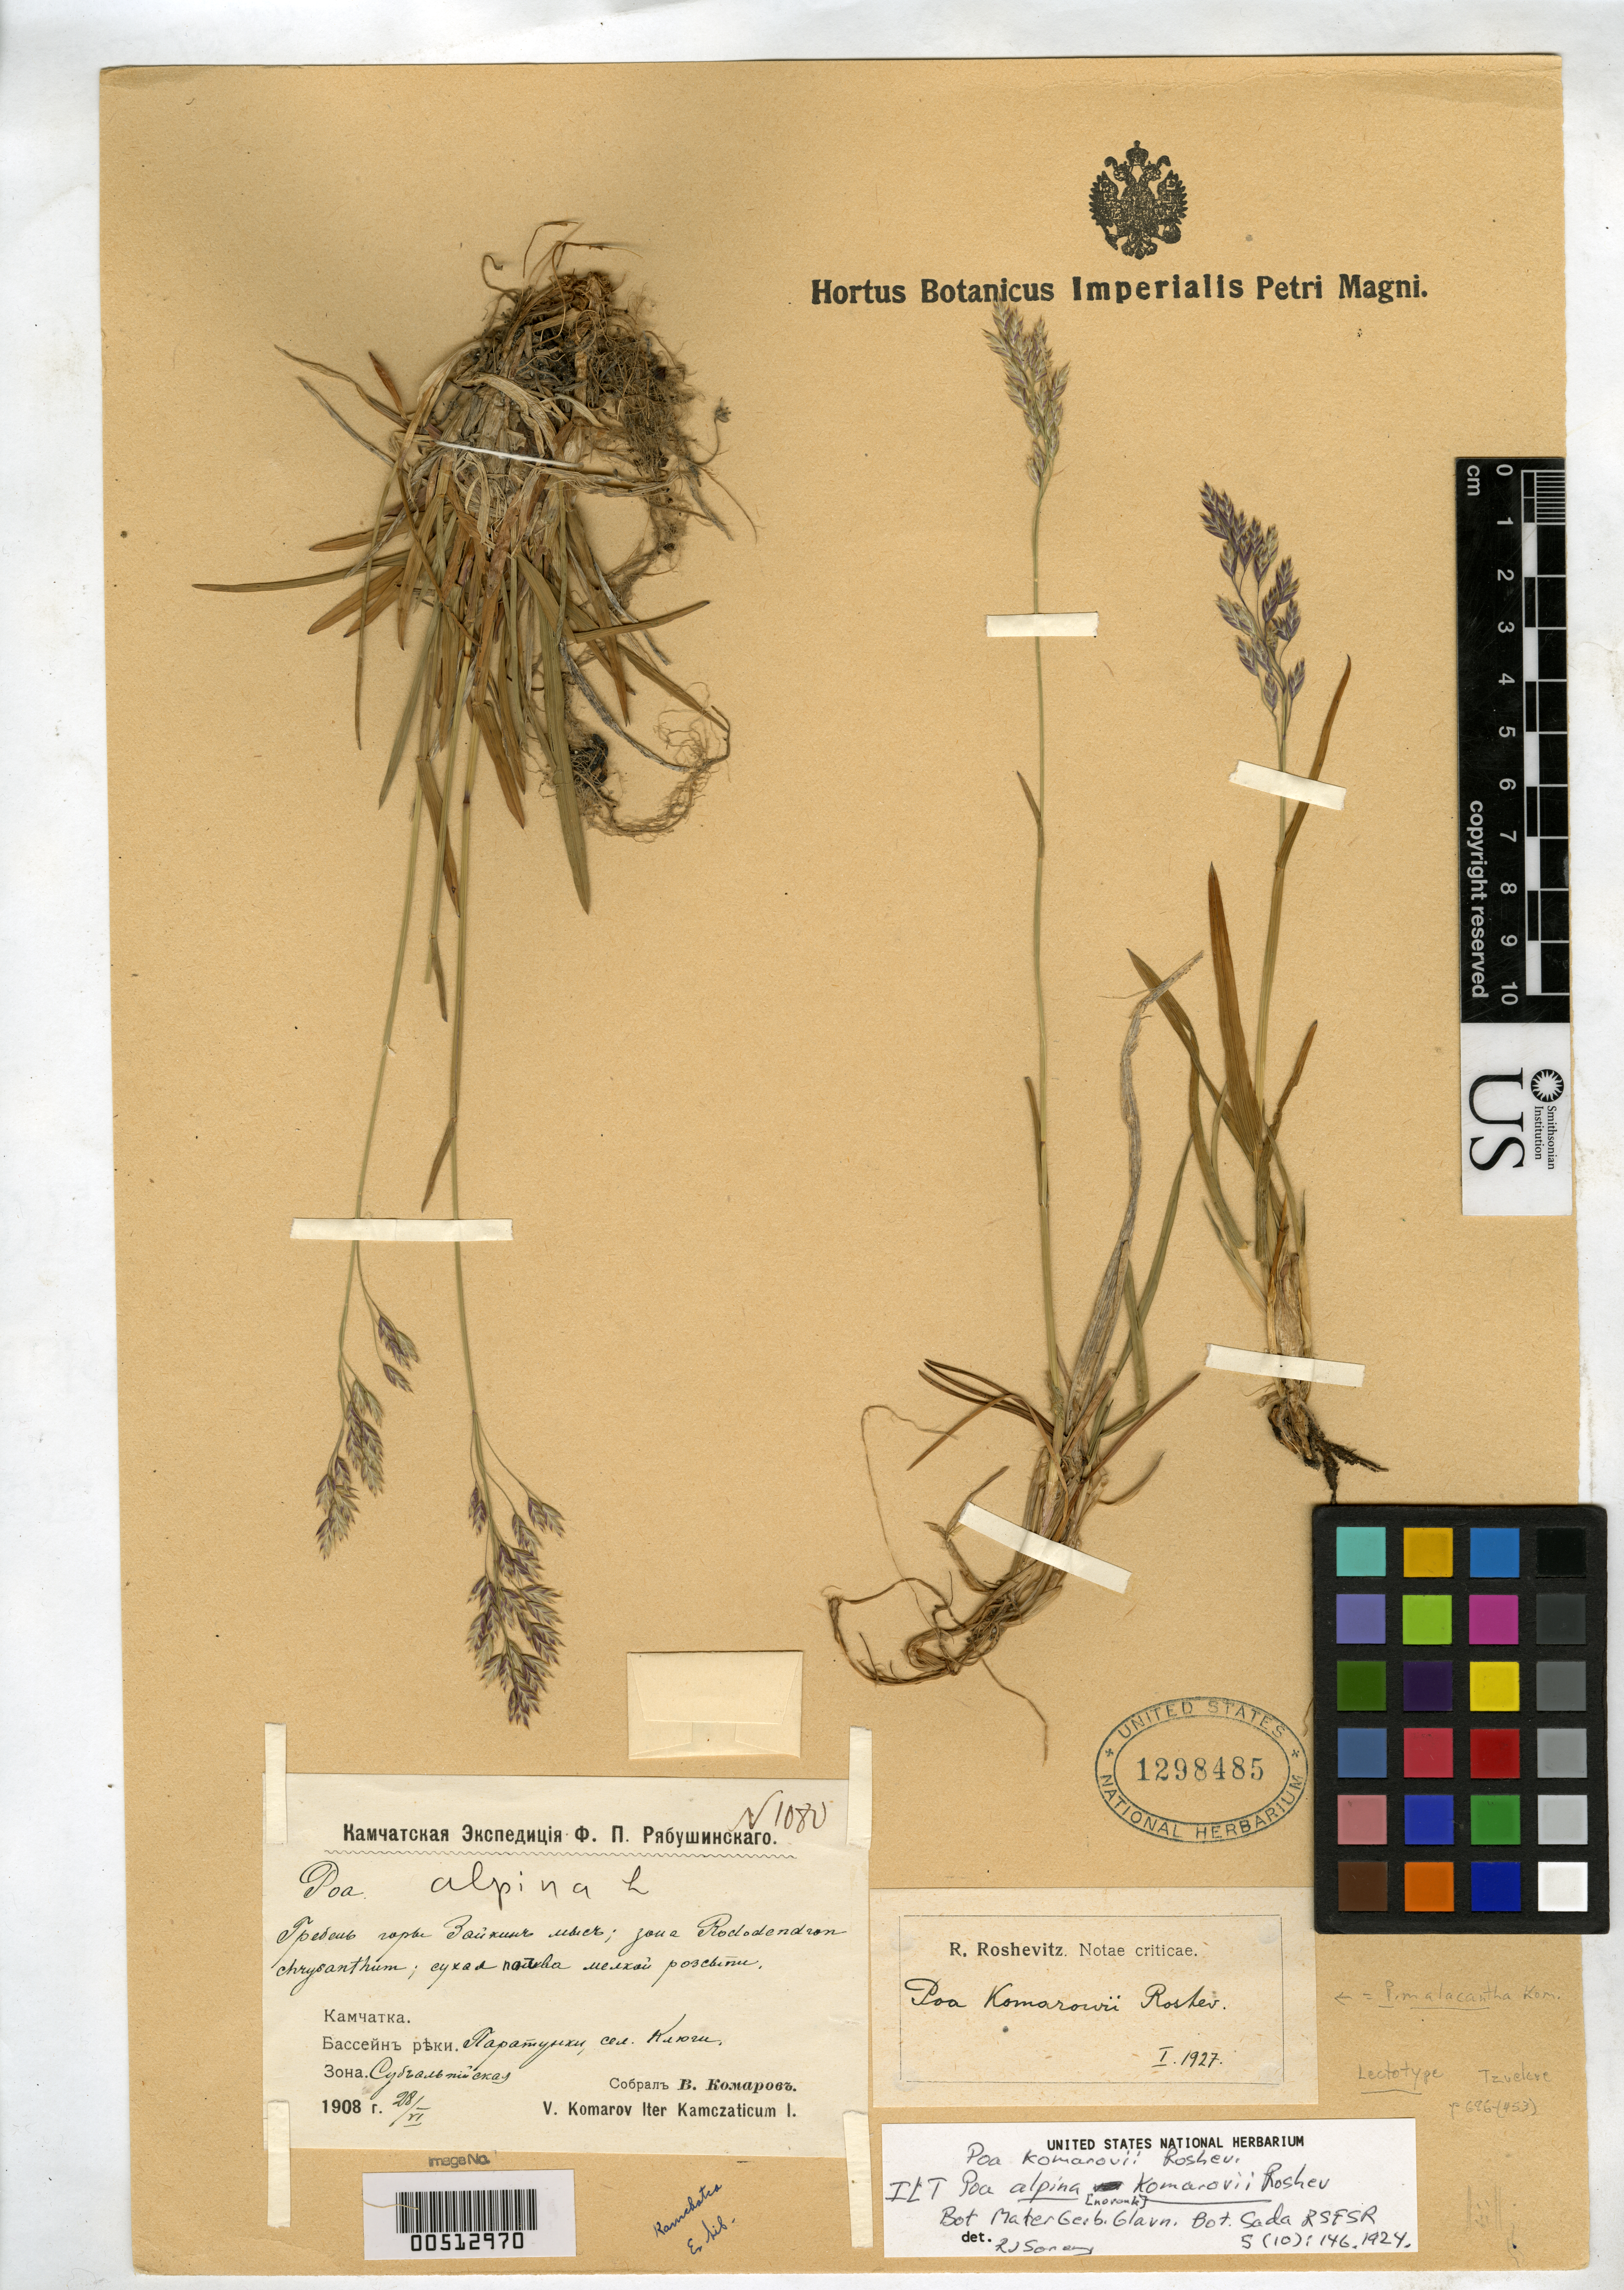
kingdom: Plantae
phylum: Tracheophyta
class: Liliopsida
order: Poales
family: Poaceae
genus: Poa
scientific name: Poa alpina subsp. komarovii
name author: Roshev.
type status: Isolectotype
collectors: V. L. Komarov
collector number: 1080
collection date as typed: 28 Jun 1908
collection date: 1908-06-28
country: Russian Federation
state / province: Kamchatka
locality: Kamchatka.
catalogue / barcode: US 1298485